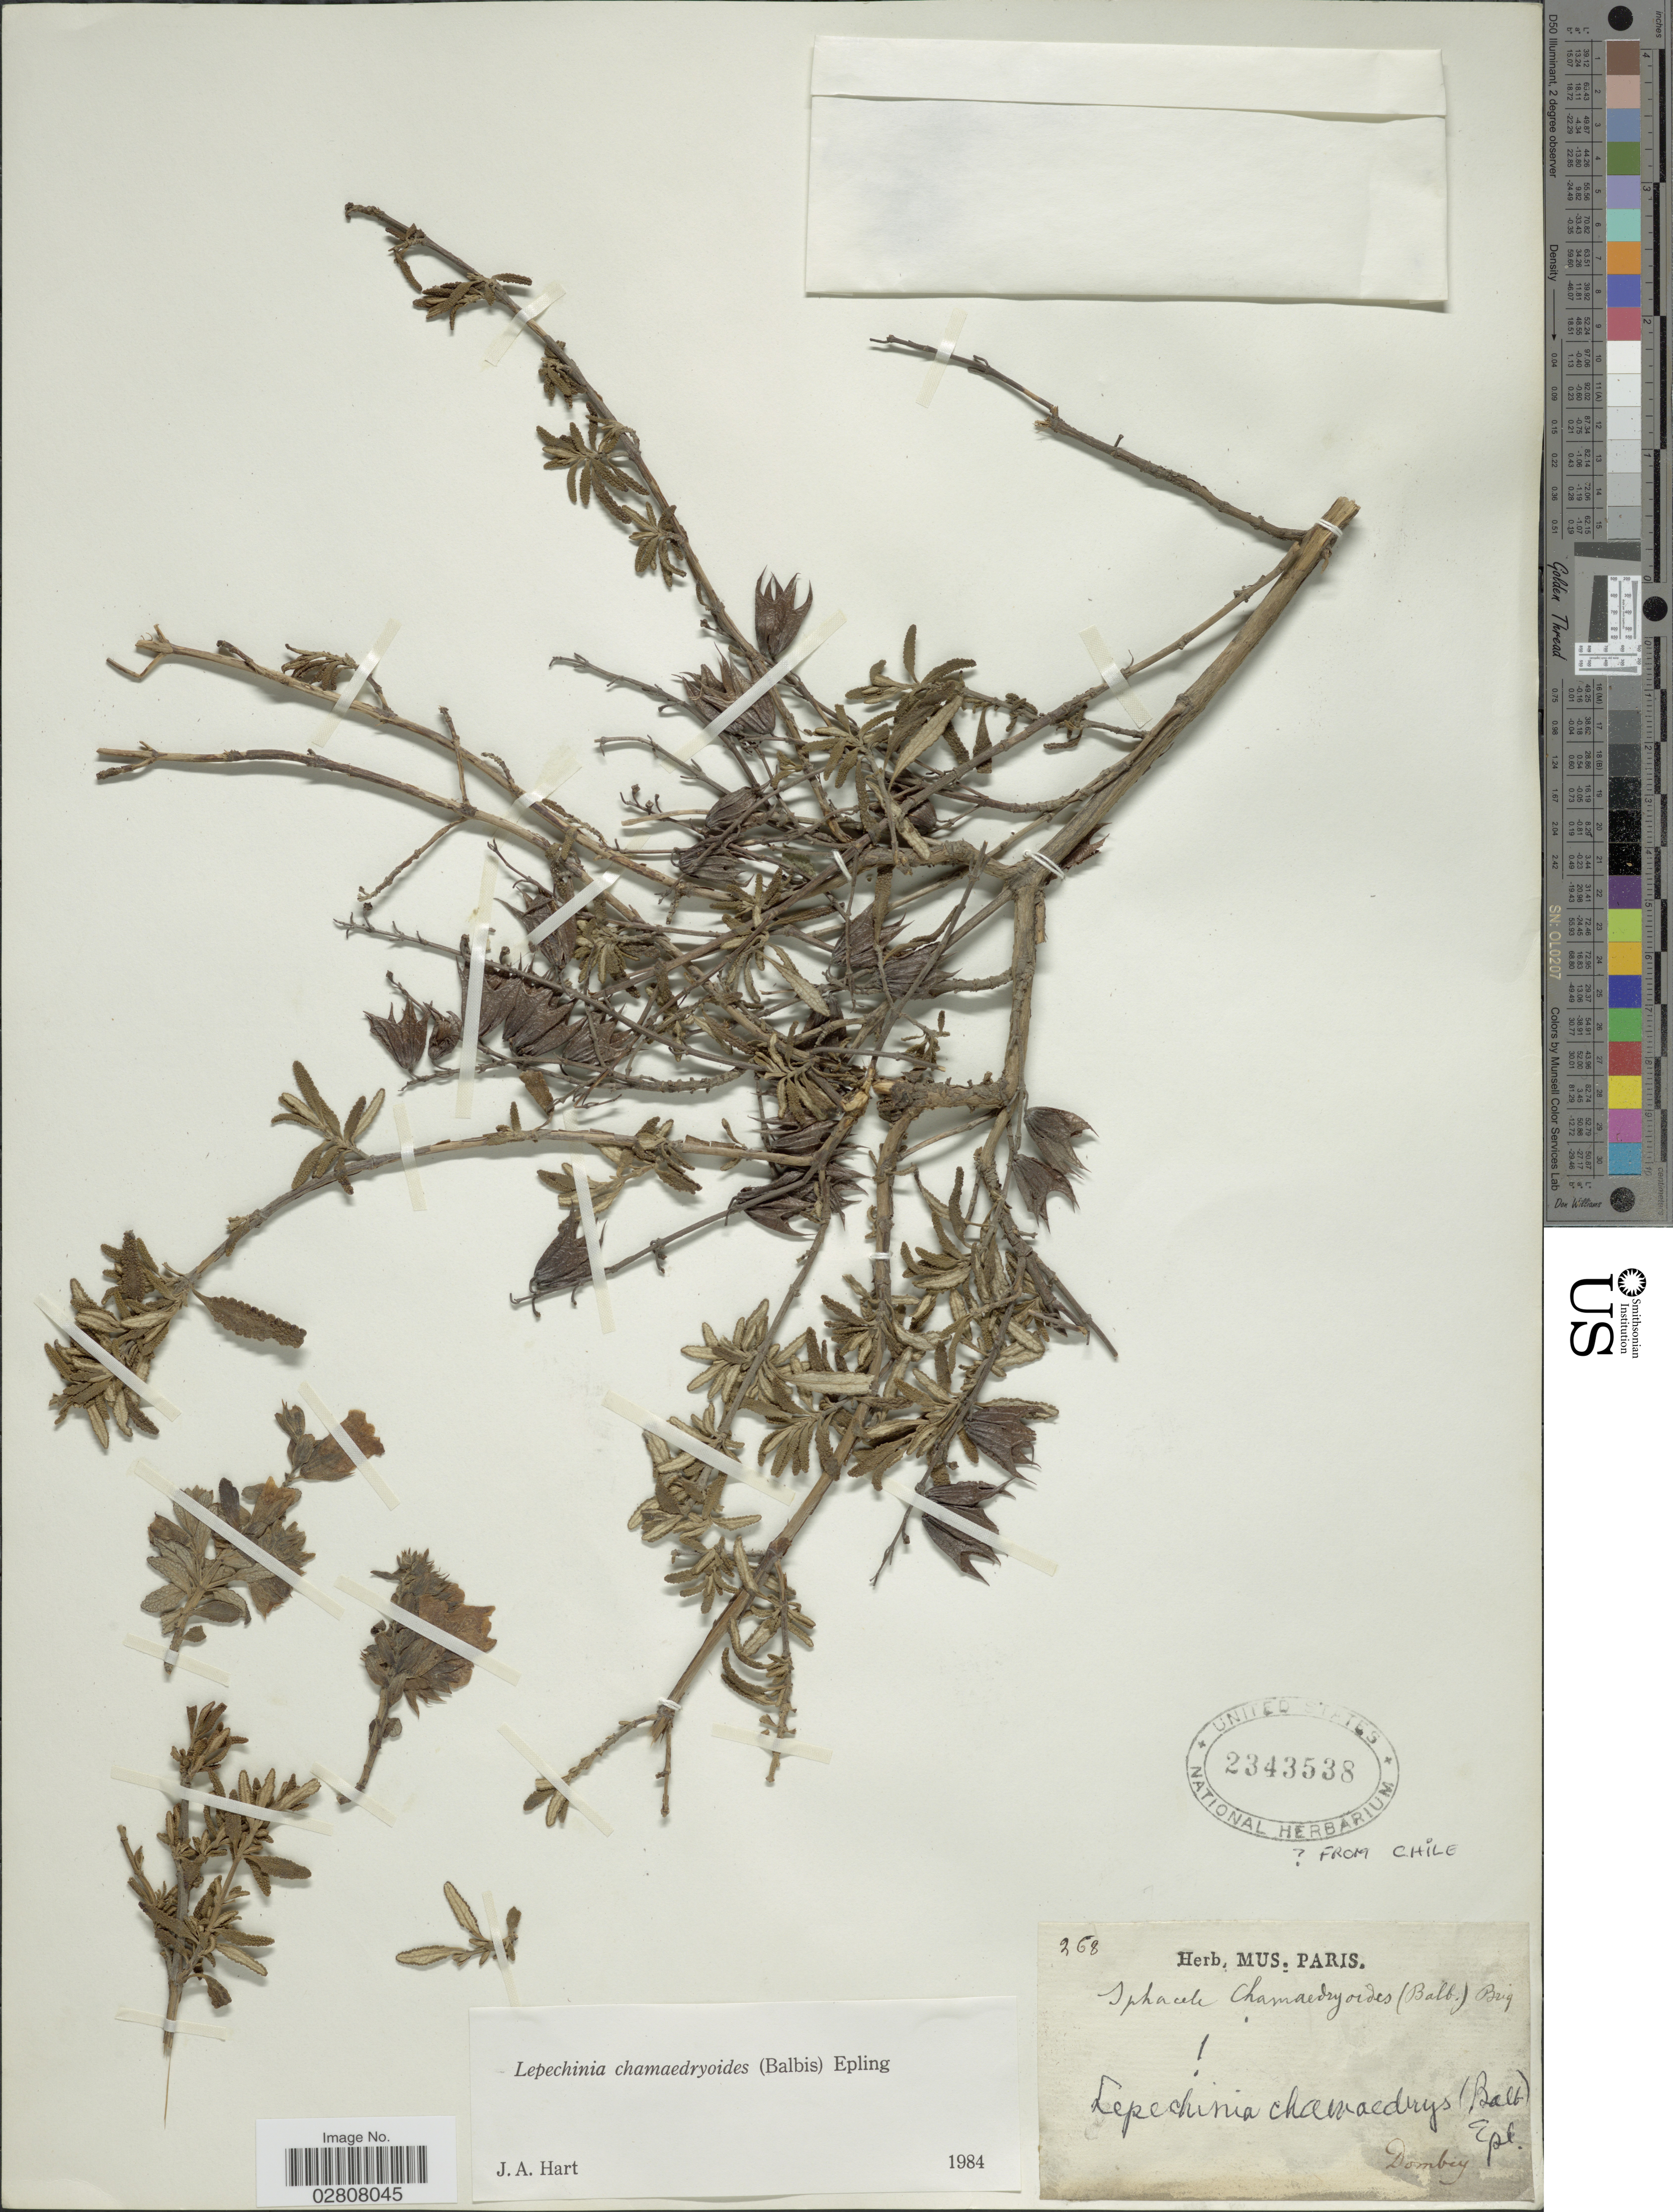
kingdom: Plantae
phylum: Tracheophyta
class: Magnoliopsida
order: Lamiales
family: Lamiaceae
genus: Lepechinia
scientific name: Lepechinia chamaedryoides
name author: (Balb.) Epling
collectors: Dombey, --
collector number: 368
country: Chile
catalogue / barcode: US 2343538